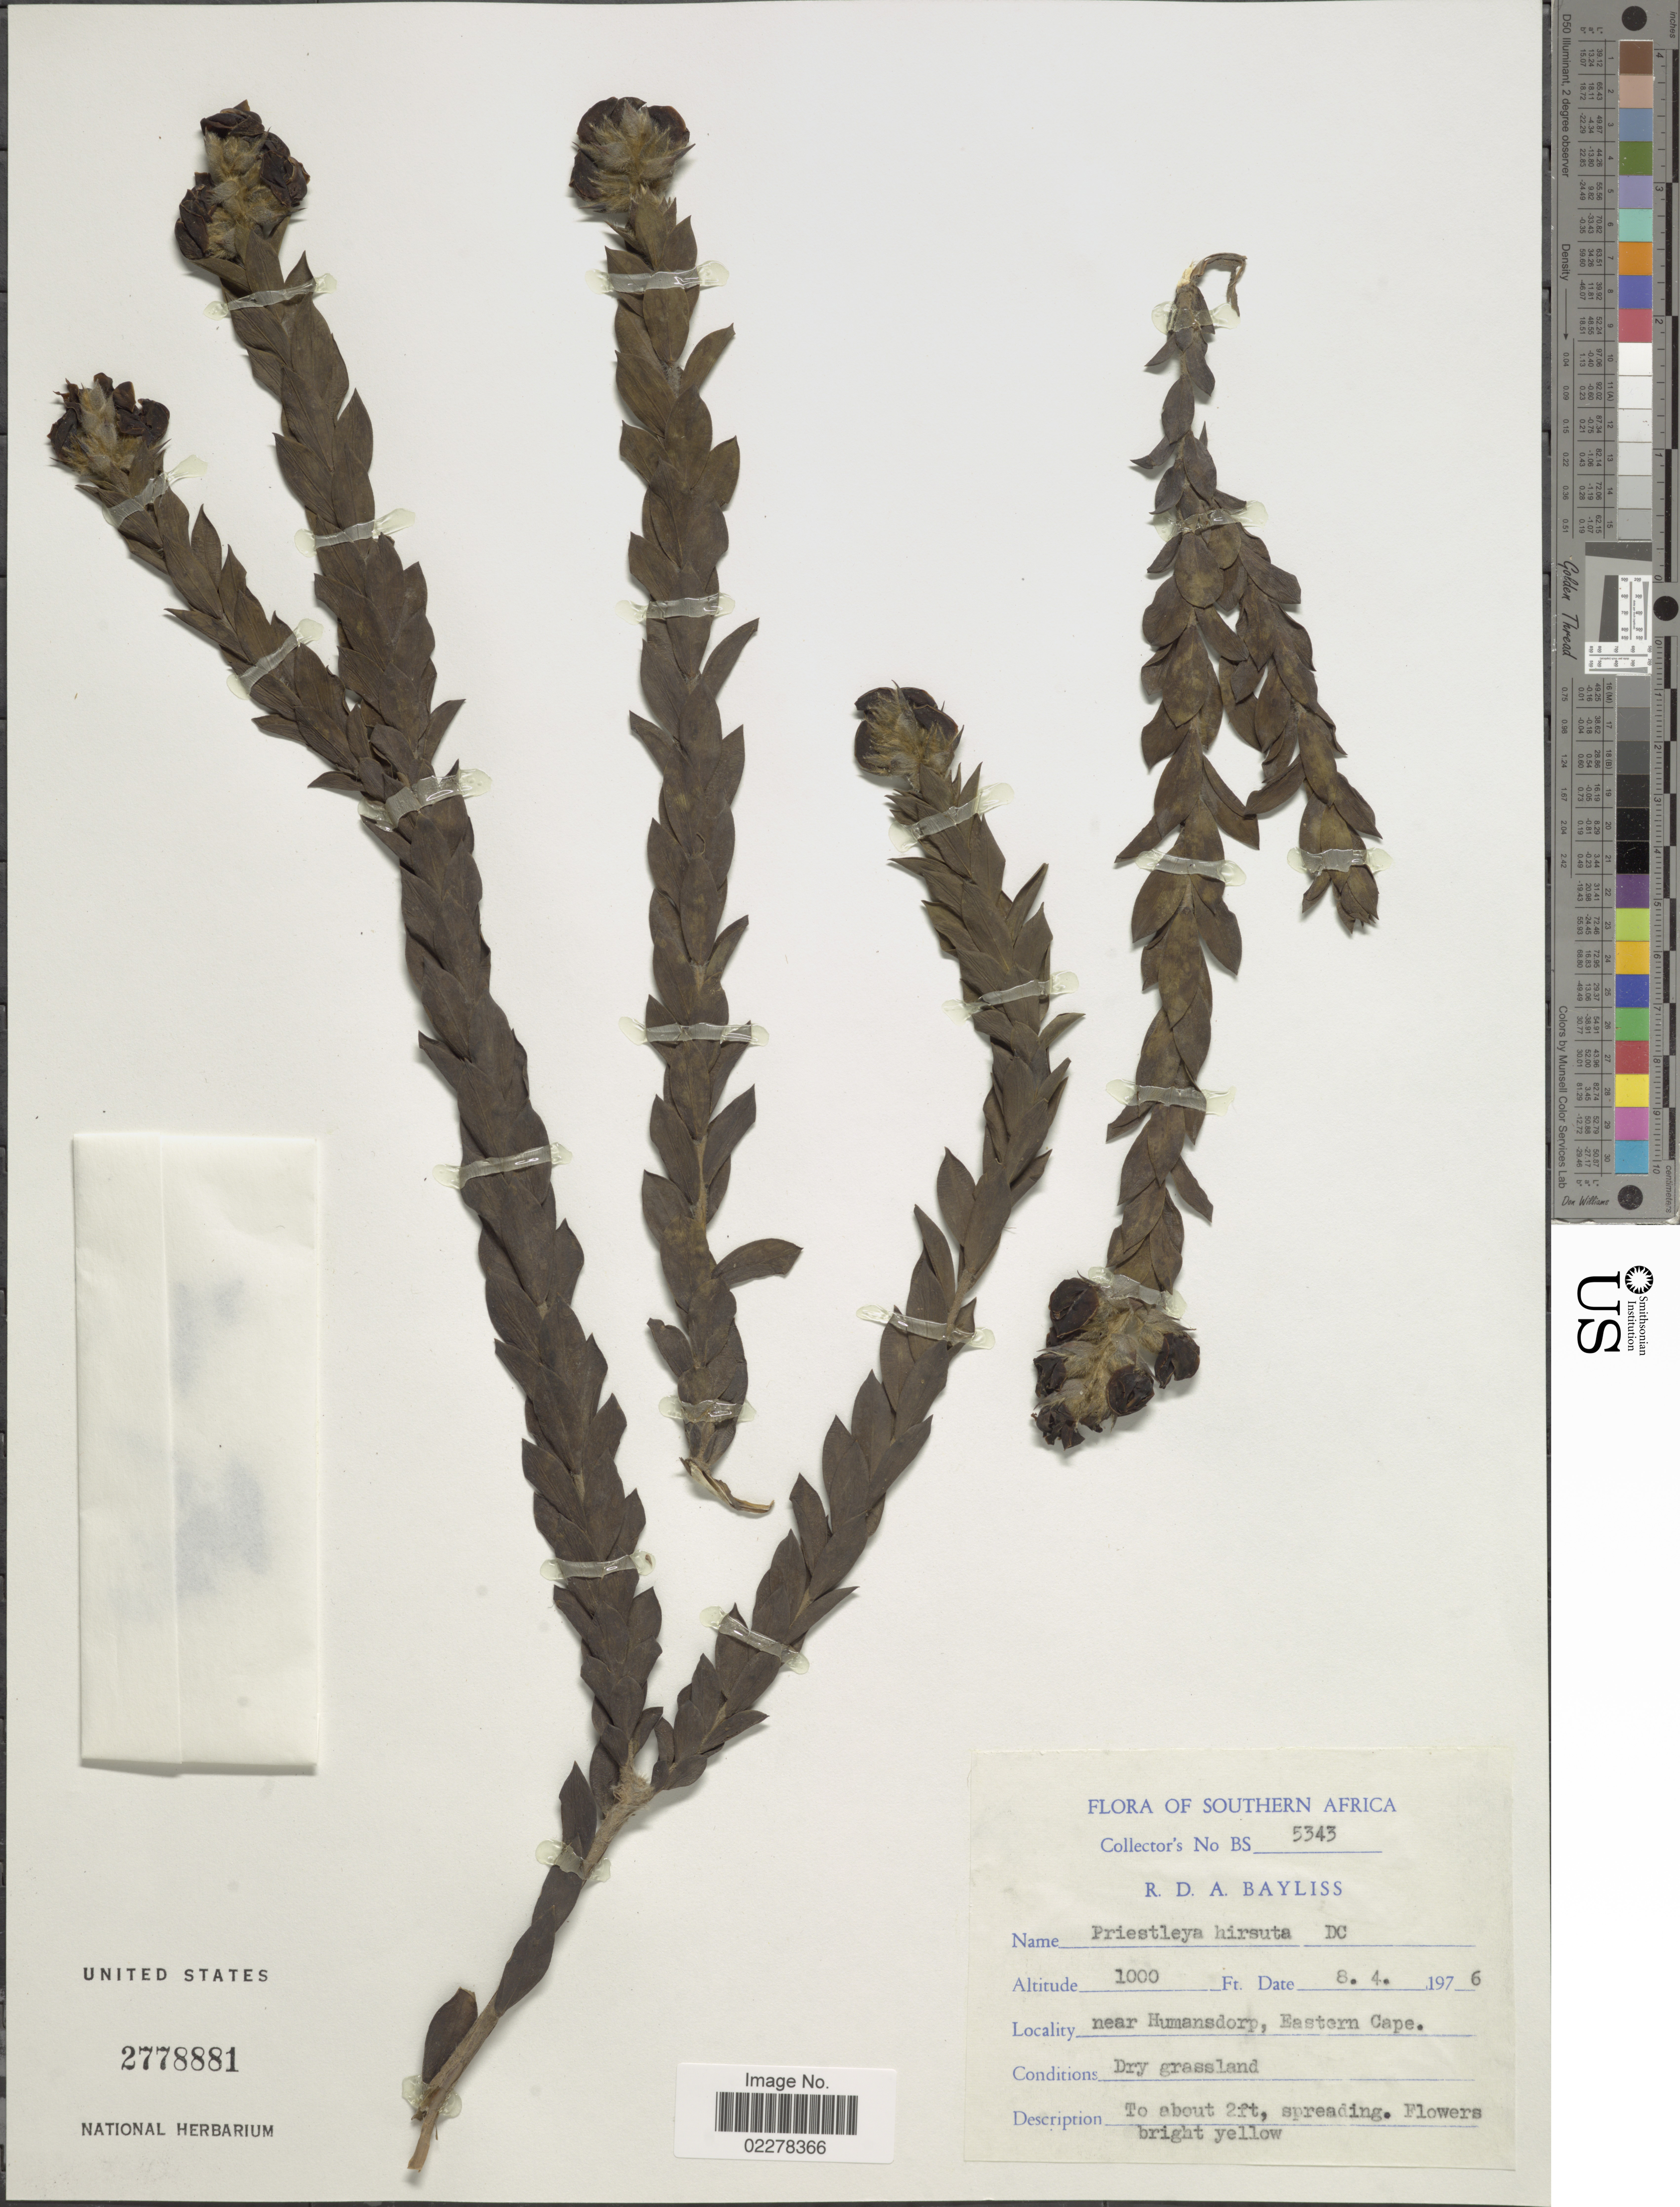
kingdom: Plantae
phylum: Tracheophyta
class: Magnoliopsida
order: Fabales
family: Fabaceae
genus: Liparia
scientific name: Liparia hirsuta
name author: Thunb.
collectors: R. Bayliss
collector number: BS 5343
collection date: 1976-04-08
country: South Africa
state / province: Eastern Cape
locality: Southern Africa. Near Humansdorp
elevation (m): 305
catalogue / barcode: US 2778881